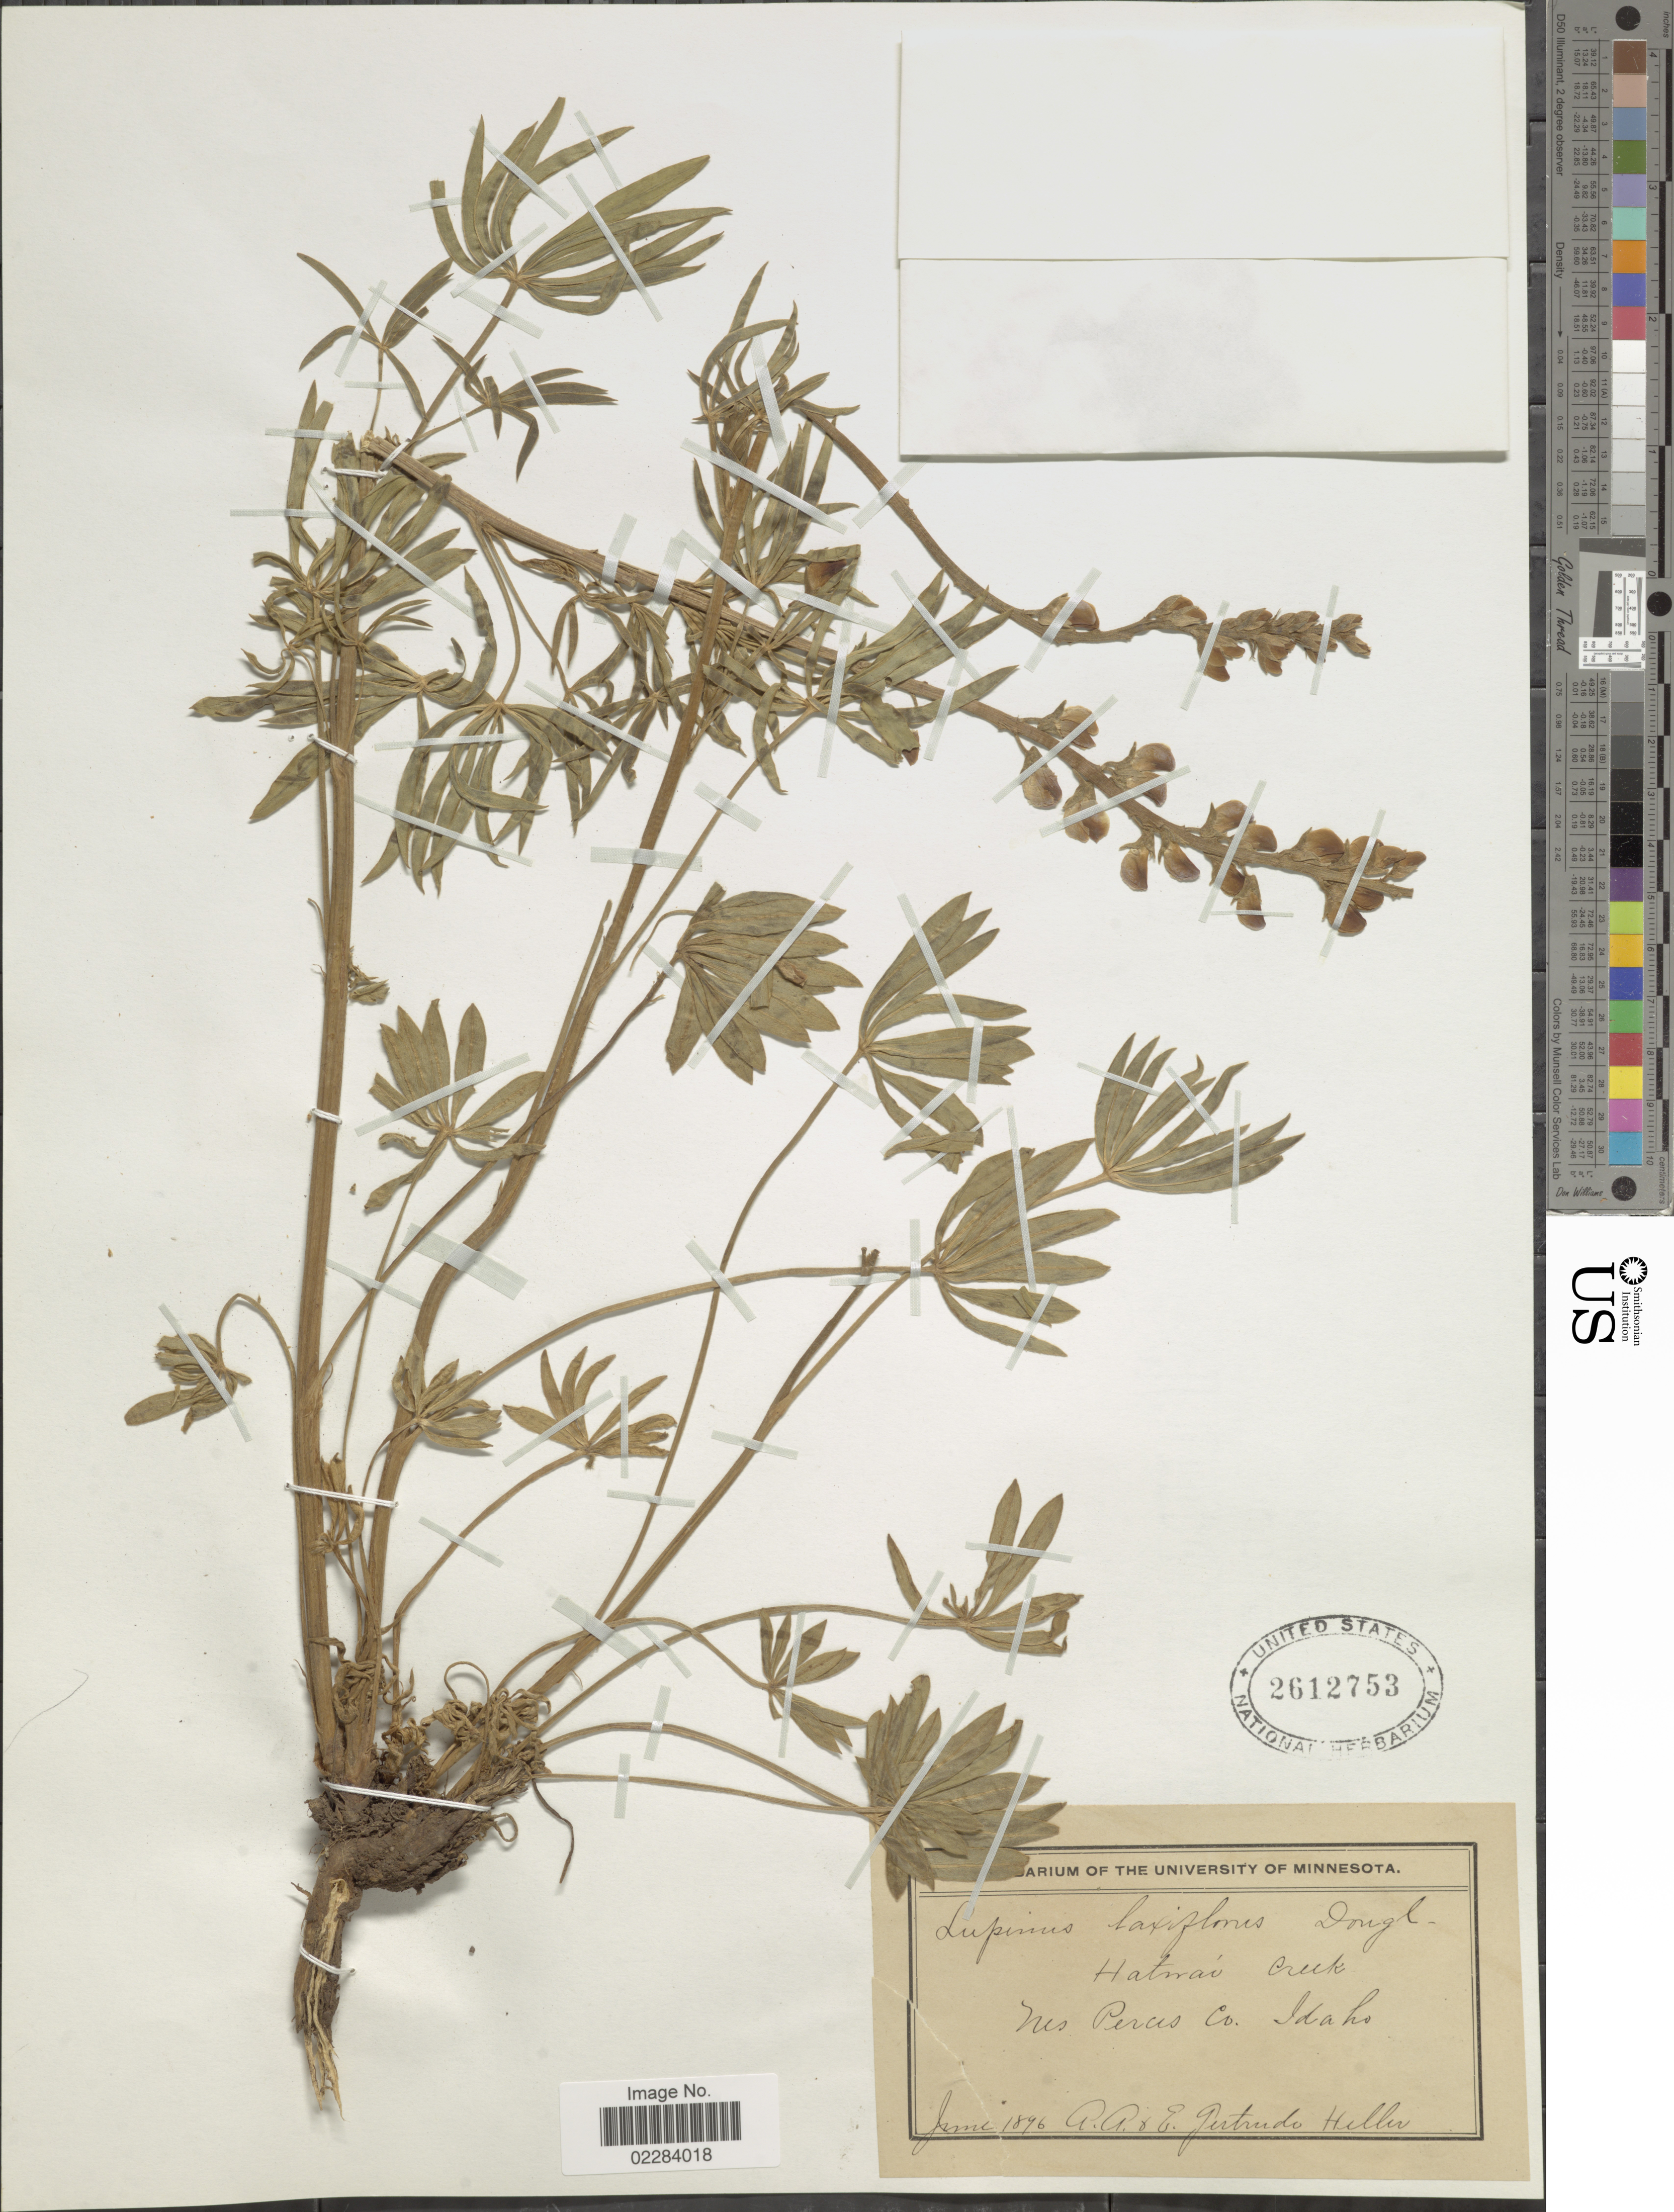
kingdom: Plantae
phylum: Tracheophyta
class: Magnoliopsida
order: Fabales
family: Fabaceae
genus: Lupinus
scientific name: Lupinus arbustus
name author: Lindl.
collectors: A. A. Heller & E. G. Heller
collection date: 1896-06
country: United States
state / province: Idaho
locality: Nez Perce Co.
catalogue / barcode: US 2612753